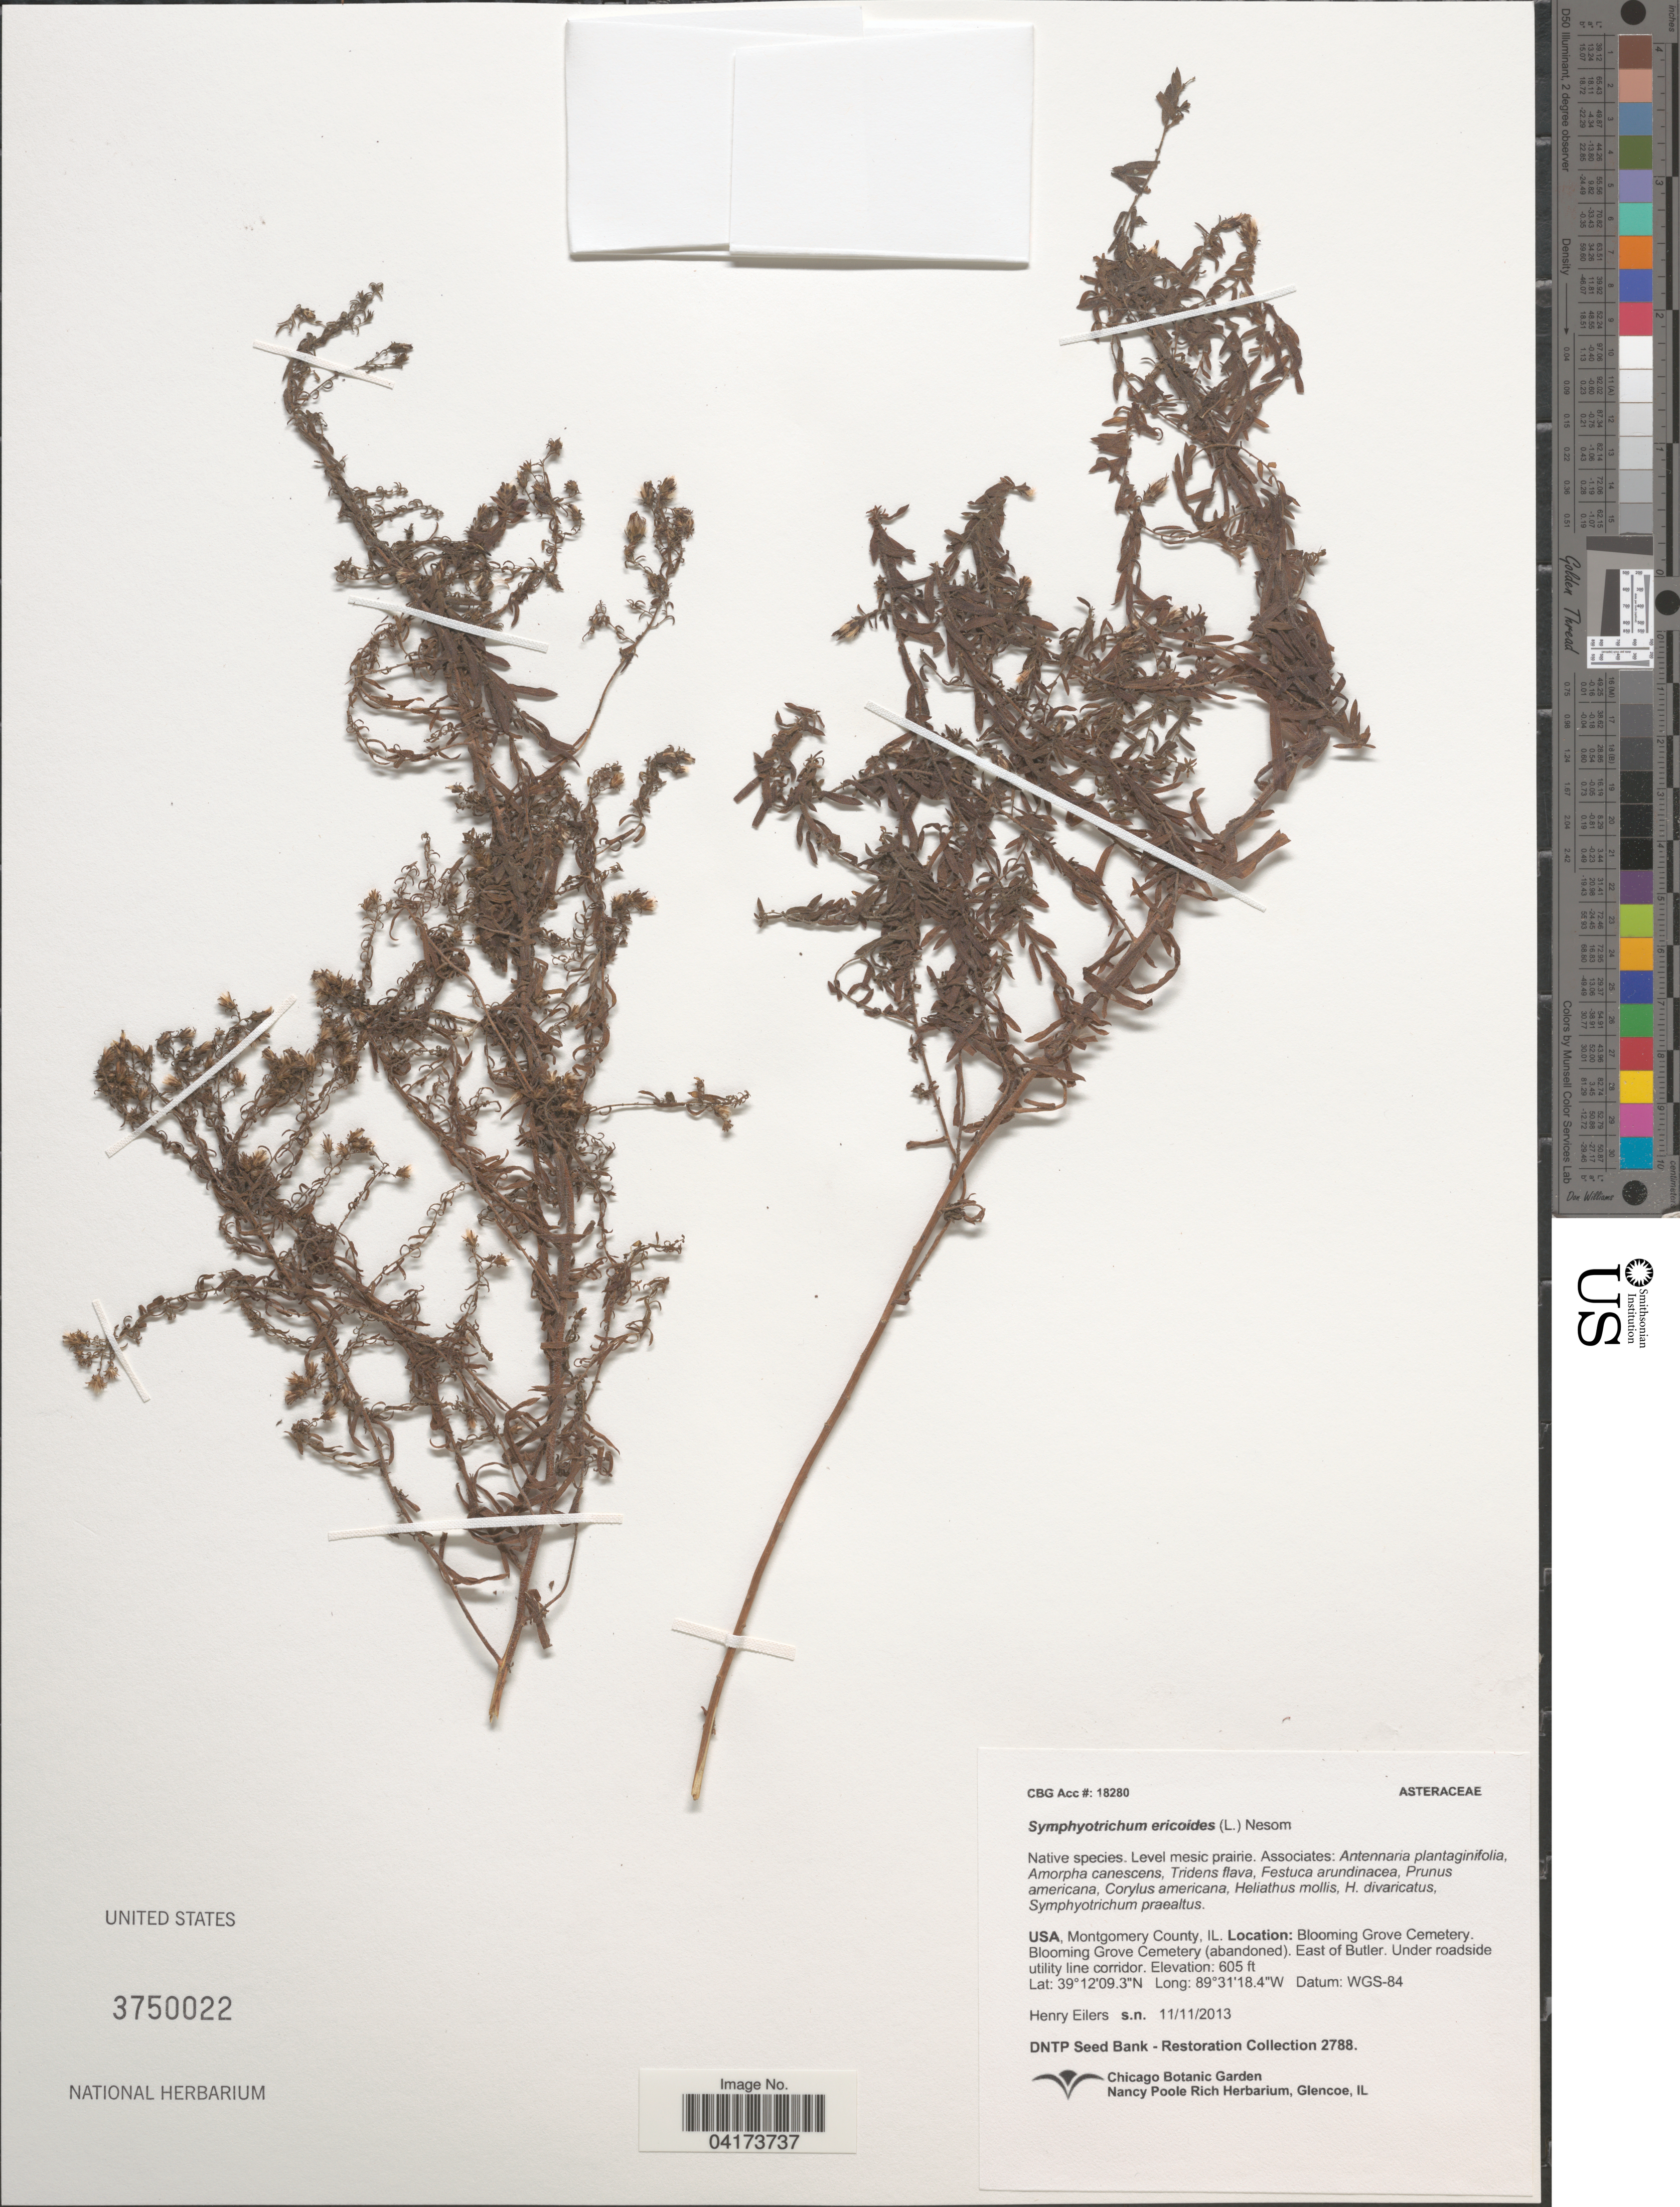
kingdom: Plantae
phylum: Tracheophyta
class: Magnoliopsida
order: Asterales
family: Asteraceae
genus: Symphyotrichum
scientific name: Symphyotrichum ericoides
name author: (L.) G.L. Nesom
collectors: H. Eilers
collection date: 2013-11-11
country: United States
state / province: Illinois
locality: Montgomery County. Blooming Grove Cemetery. Blooming Grove Cemetery (abandoned). East of Butler. Under roadside utility line corridor.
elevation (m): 184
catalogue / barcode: US 3750022